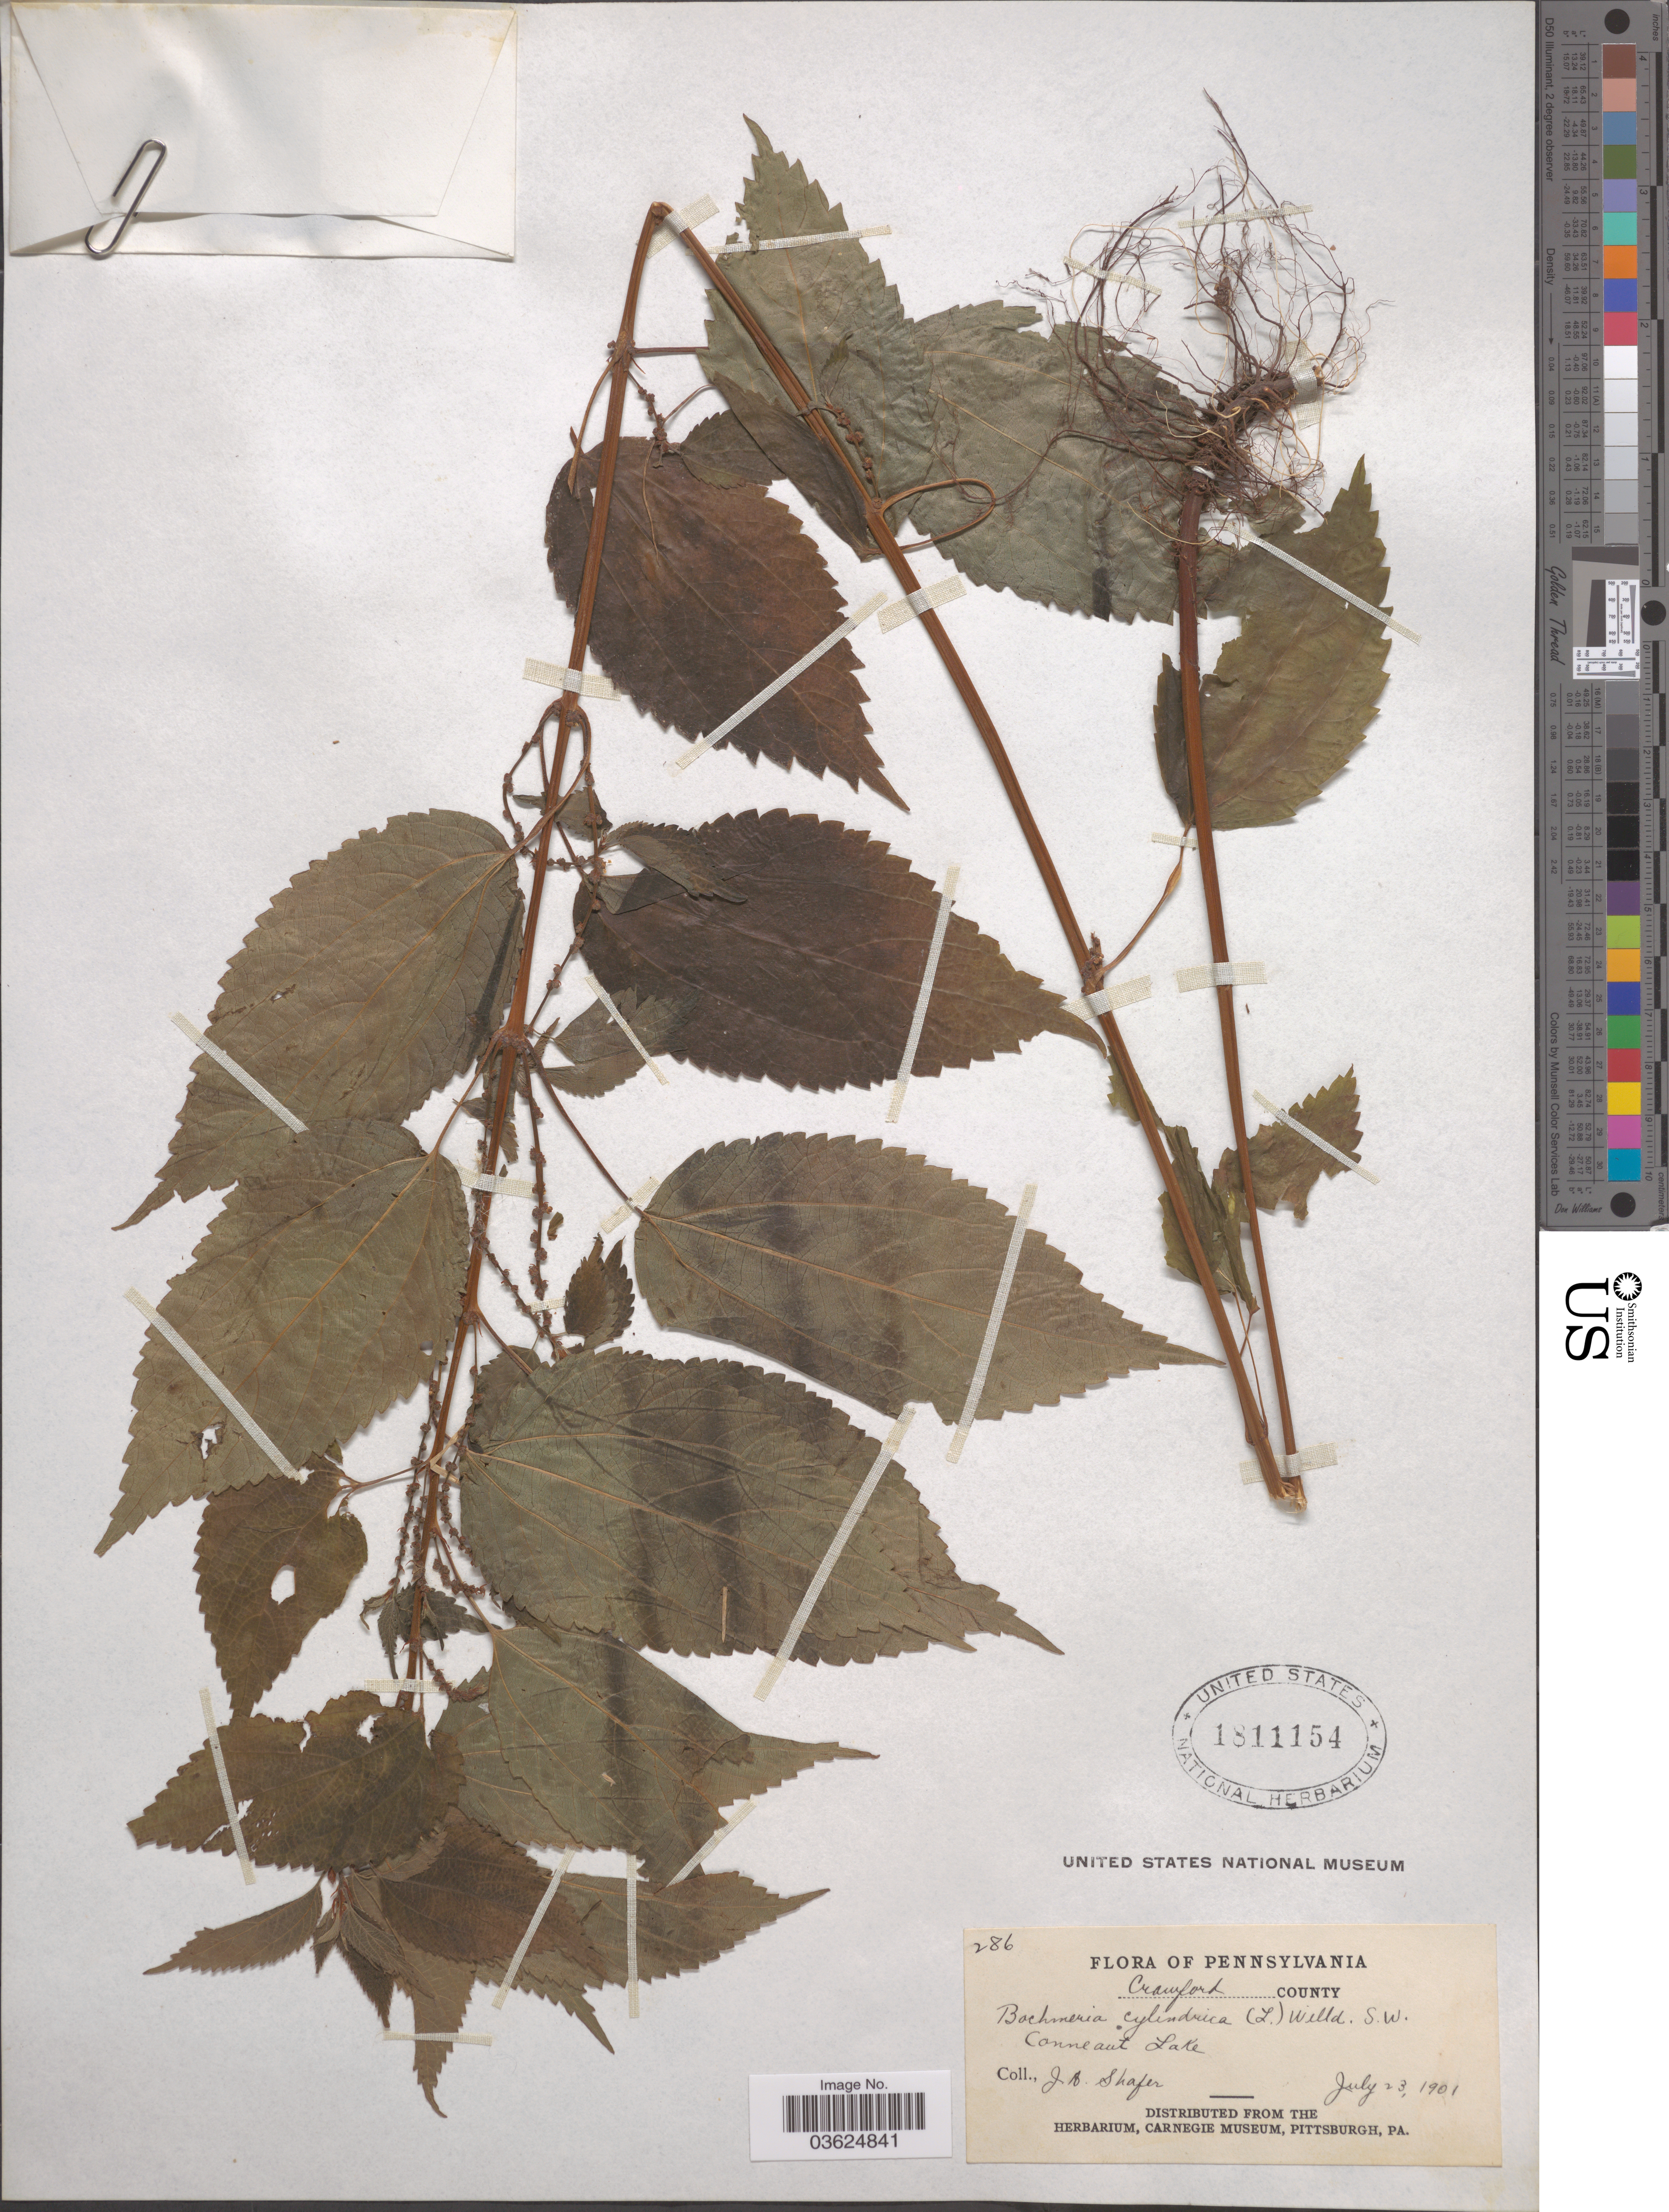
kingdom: Plantae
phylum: Tracheophyta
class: Magnoliopsida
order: Rosales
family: Urticaceae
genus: Boehmeria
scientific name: Boehmeria cylindrica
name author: (L.) Sw.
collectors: J. A. Shafer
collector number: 286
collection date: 1901-07-23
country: United States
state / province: Pennsylvania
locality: Crawford County. Conneaut Lake.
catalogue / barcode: US 1811154